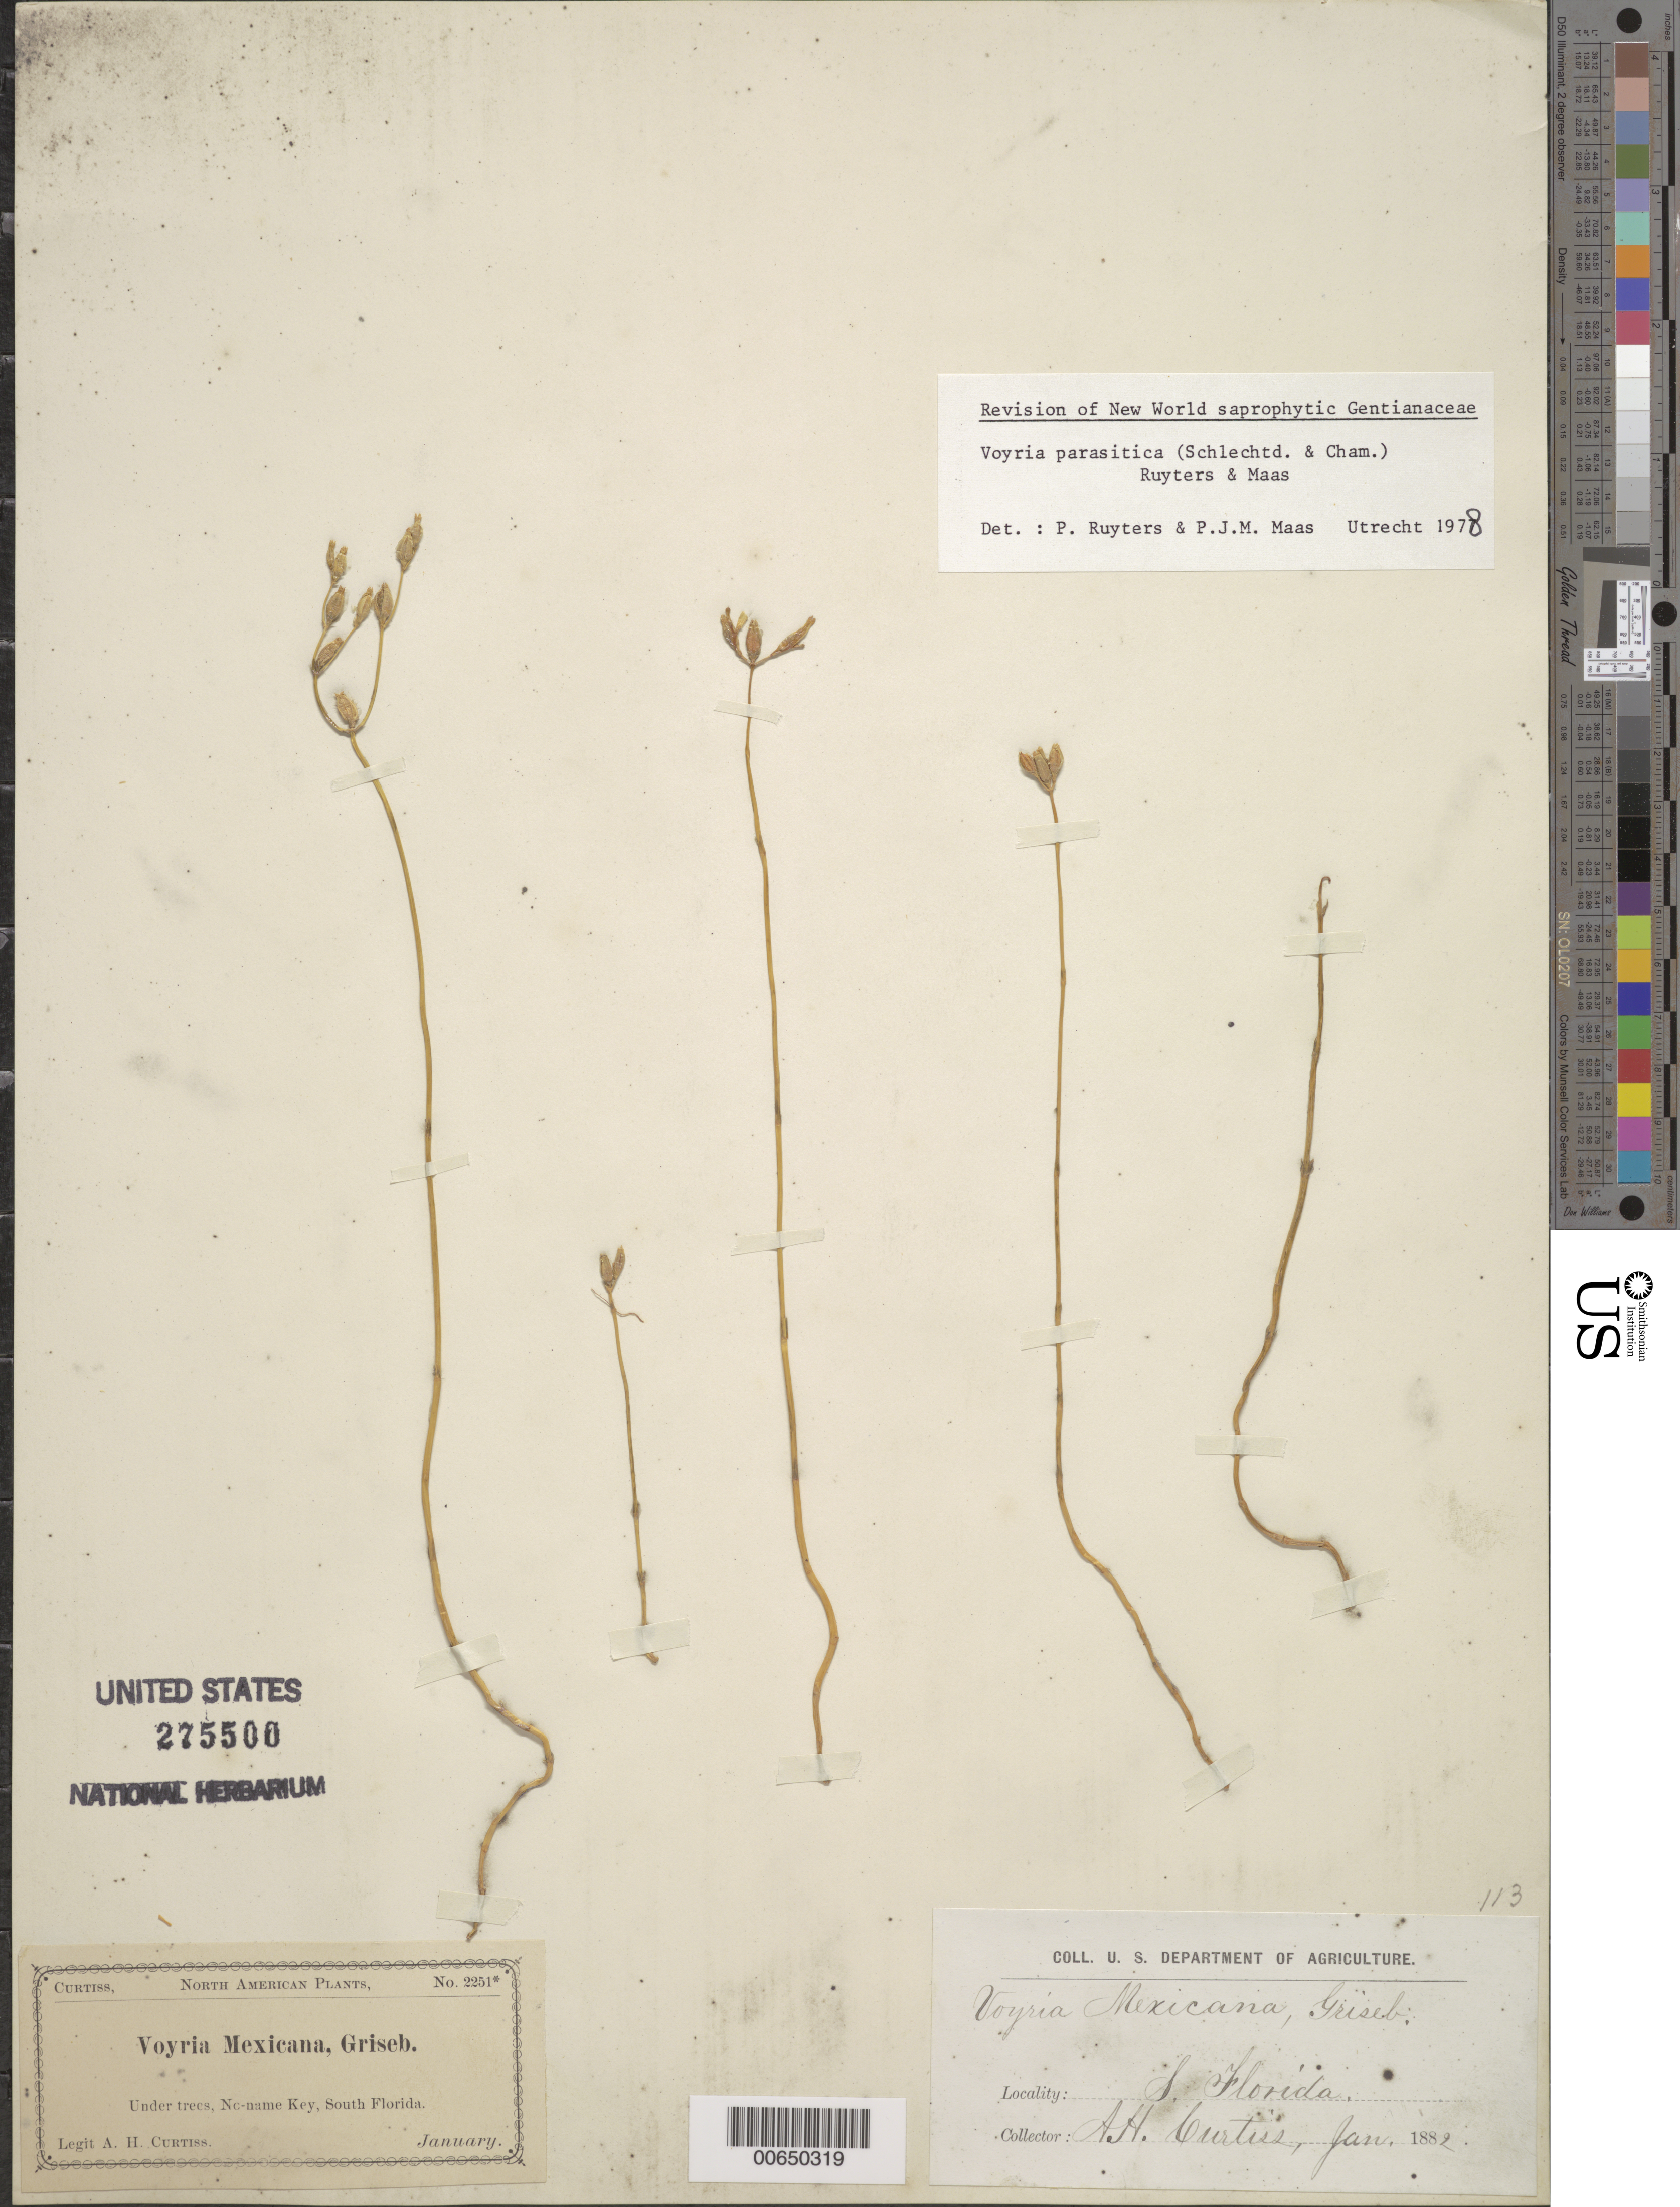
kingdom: Plantae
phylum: Tracheophyta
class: Magnoliopsida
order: Gentianales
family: Gentianaceae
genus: Voyria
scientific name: Voyria parasitica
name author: (Schltdl. & Cham.) Ruyters & Maas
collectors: A. H. Curtiss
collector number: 2251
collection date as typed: Jan 1882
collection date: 1882-01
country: United States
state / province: Florida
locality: No-Name Key, South Florida.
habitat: Under trees.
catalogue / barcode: US 275500